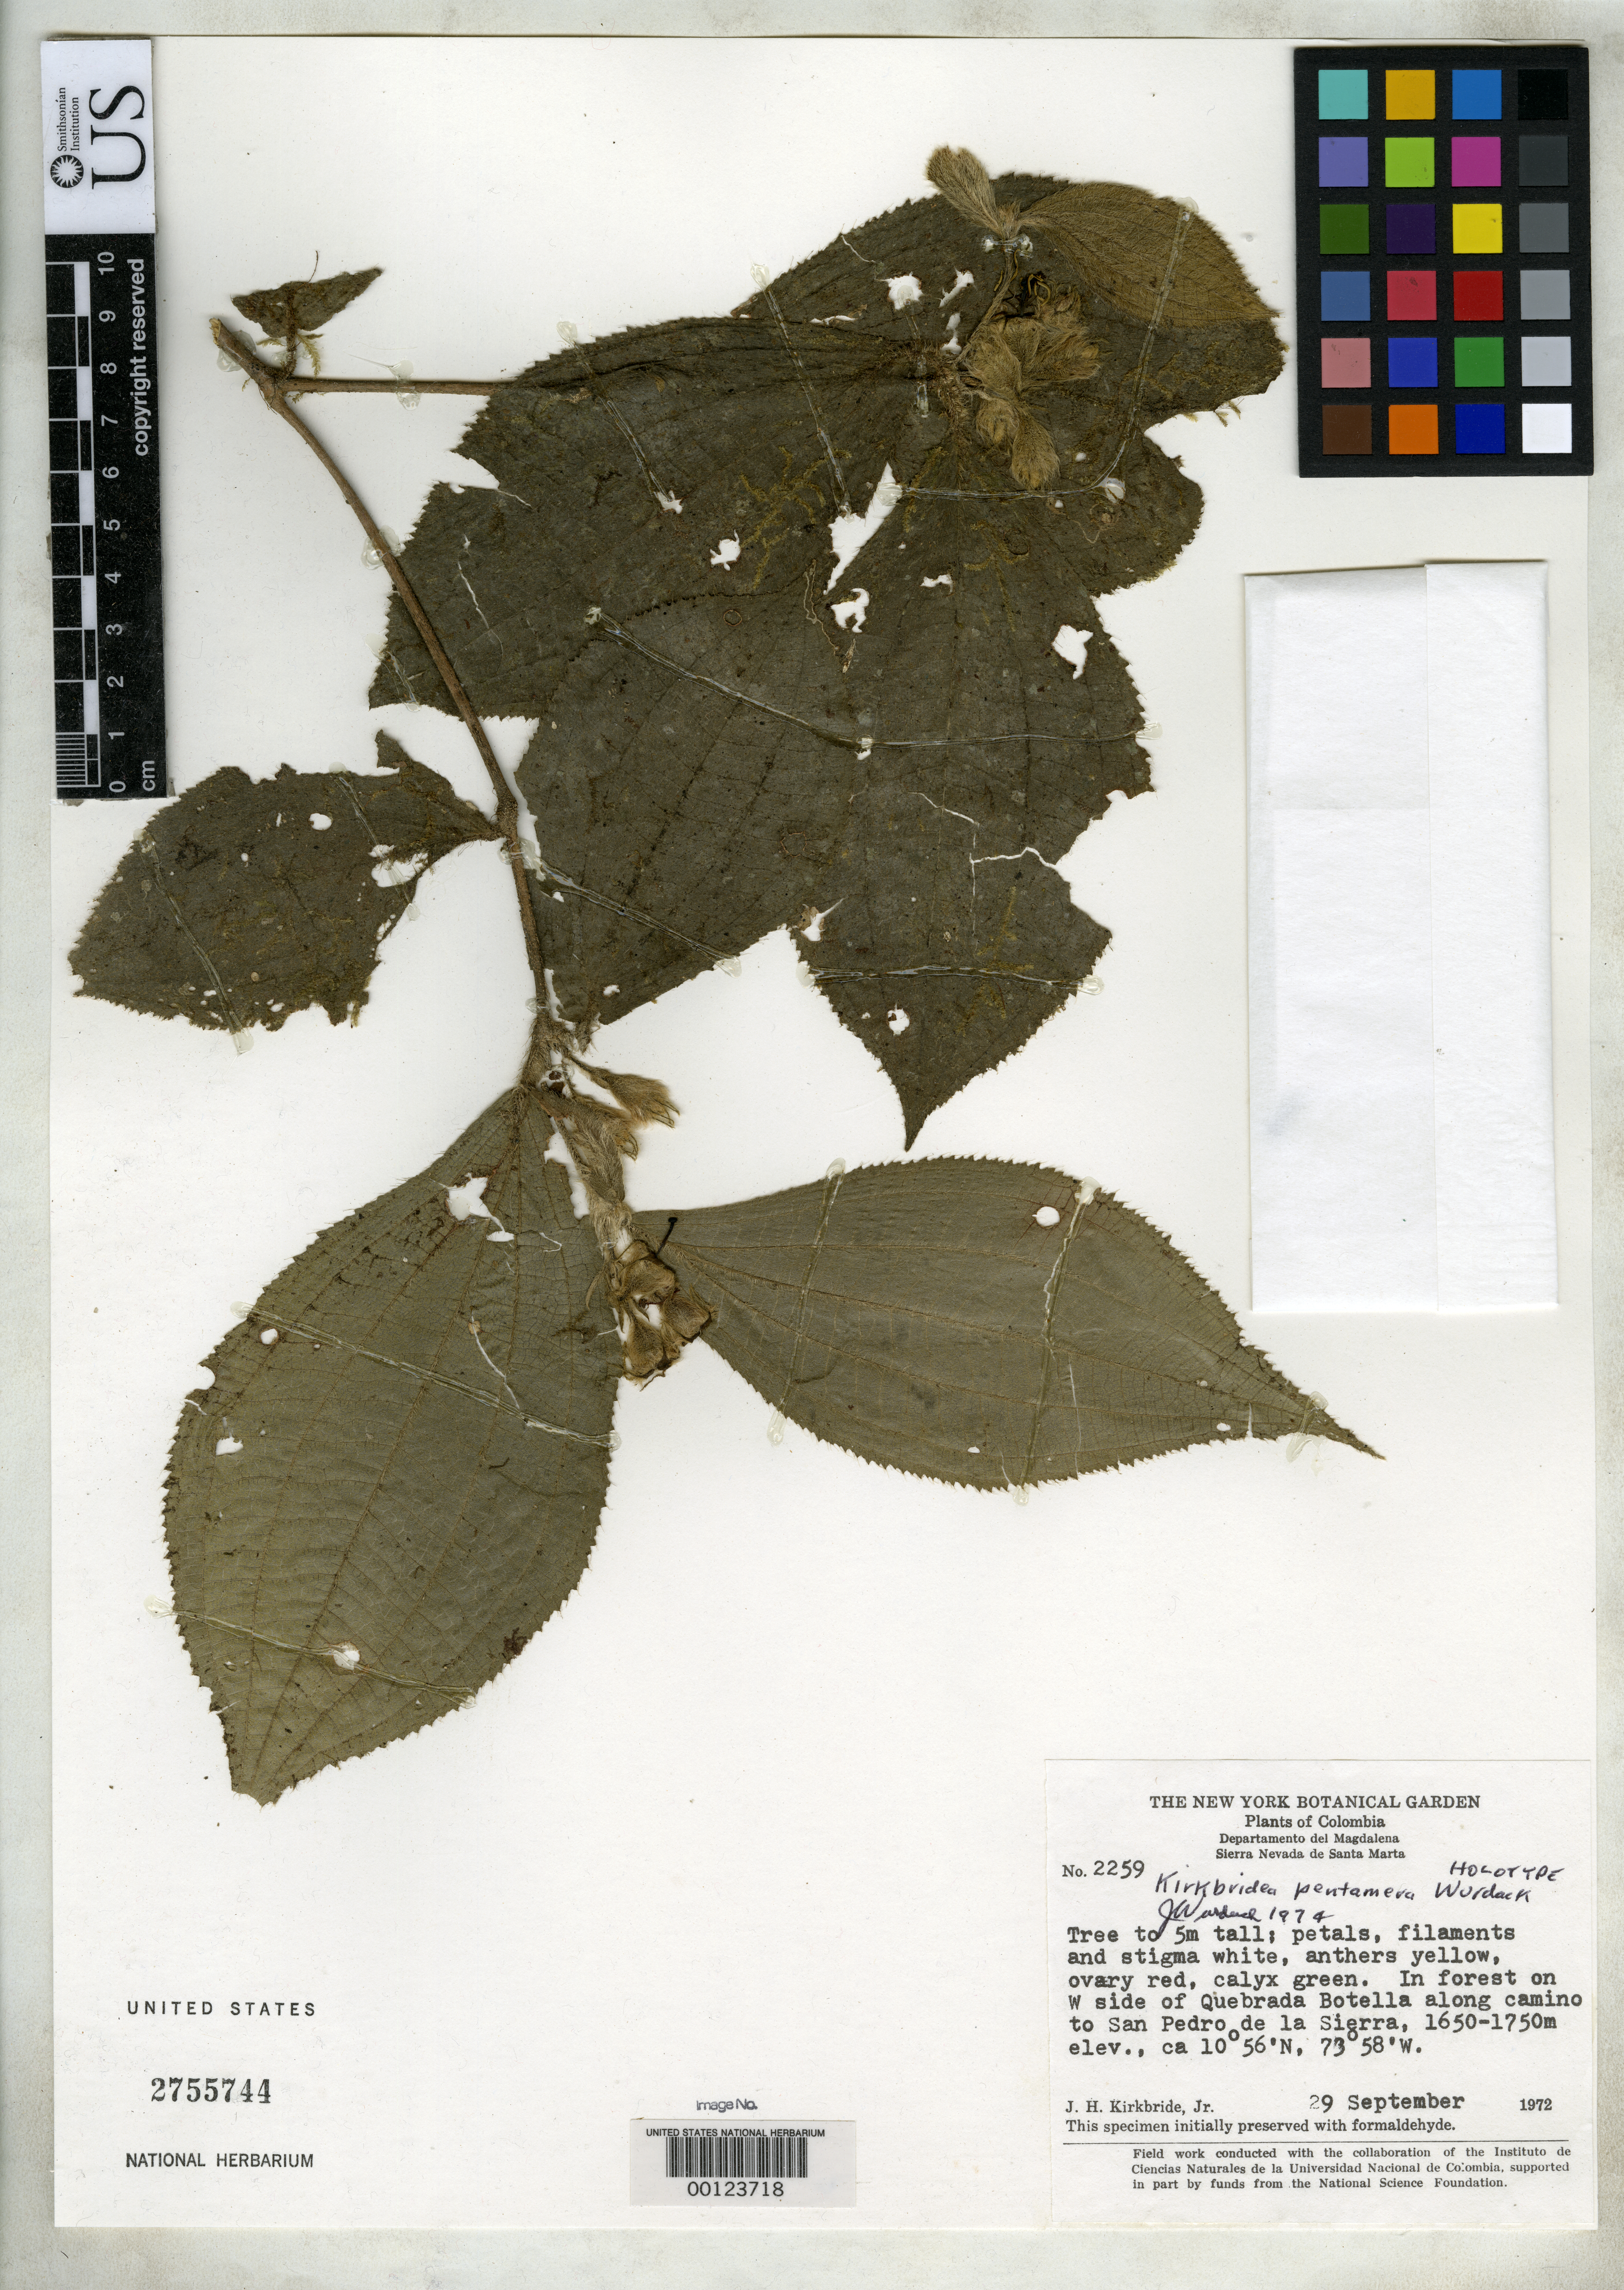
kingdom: Plantae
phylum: Tracheophyta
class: Magnoliopsida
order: Myrtales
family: Melastomataceae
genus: Kirkbridea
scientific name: Kirkbridea pentamera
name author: Wurdack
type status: Holotype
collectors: J. H. Kirkbride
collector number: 2259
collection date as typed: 29 Sep 1972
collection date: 1972-09-29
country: Colombia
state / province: Magdalena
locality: Sierra Nevada de Santa Marta.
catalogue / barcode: US 2755744